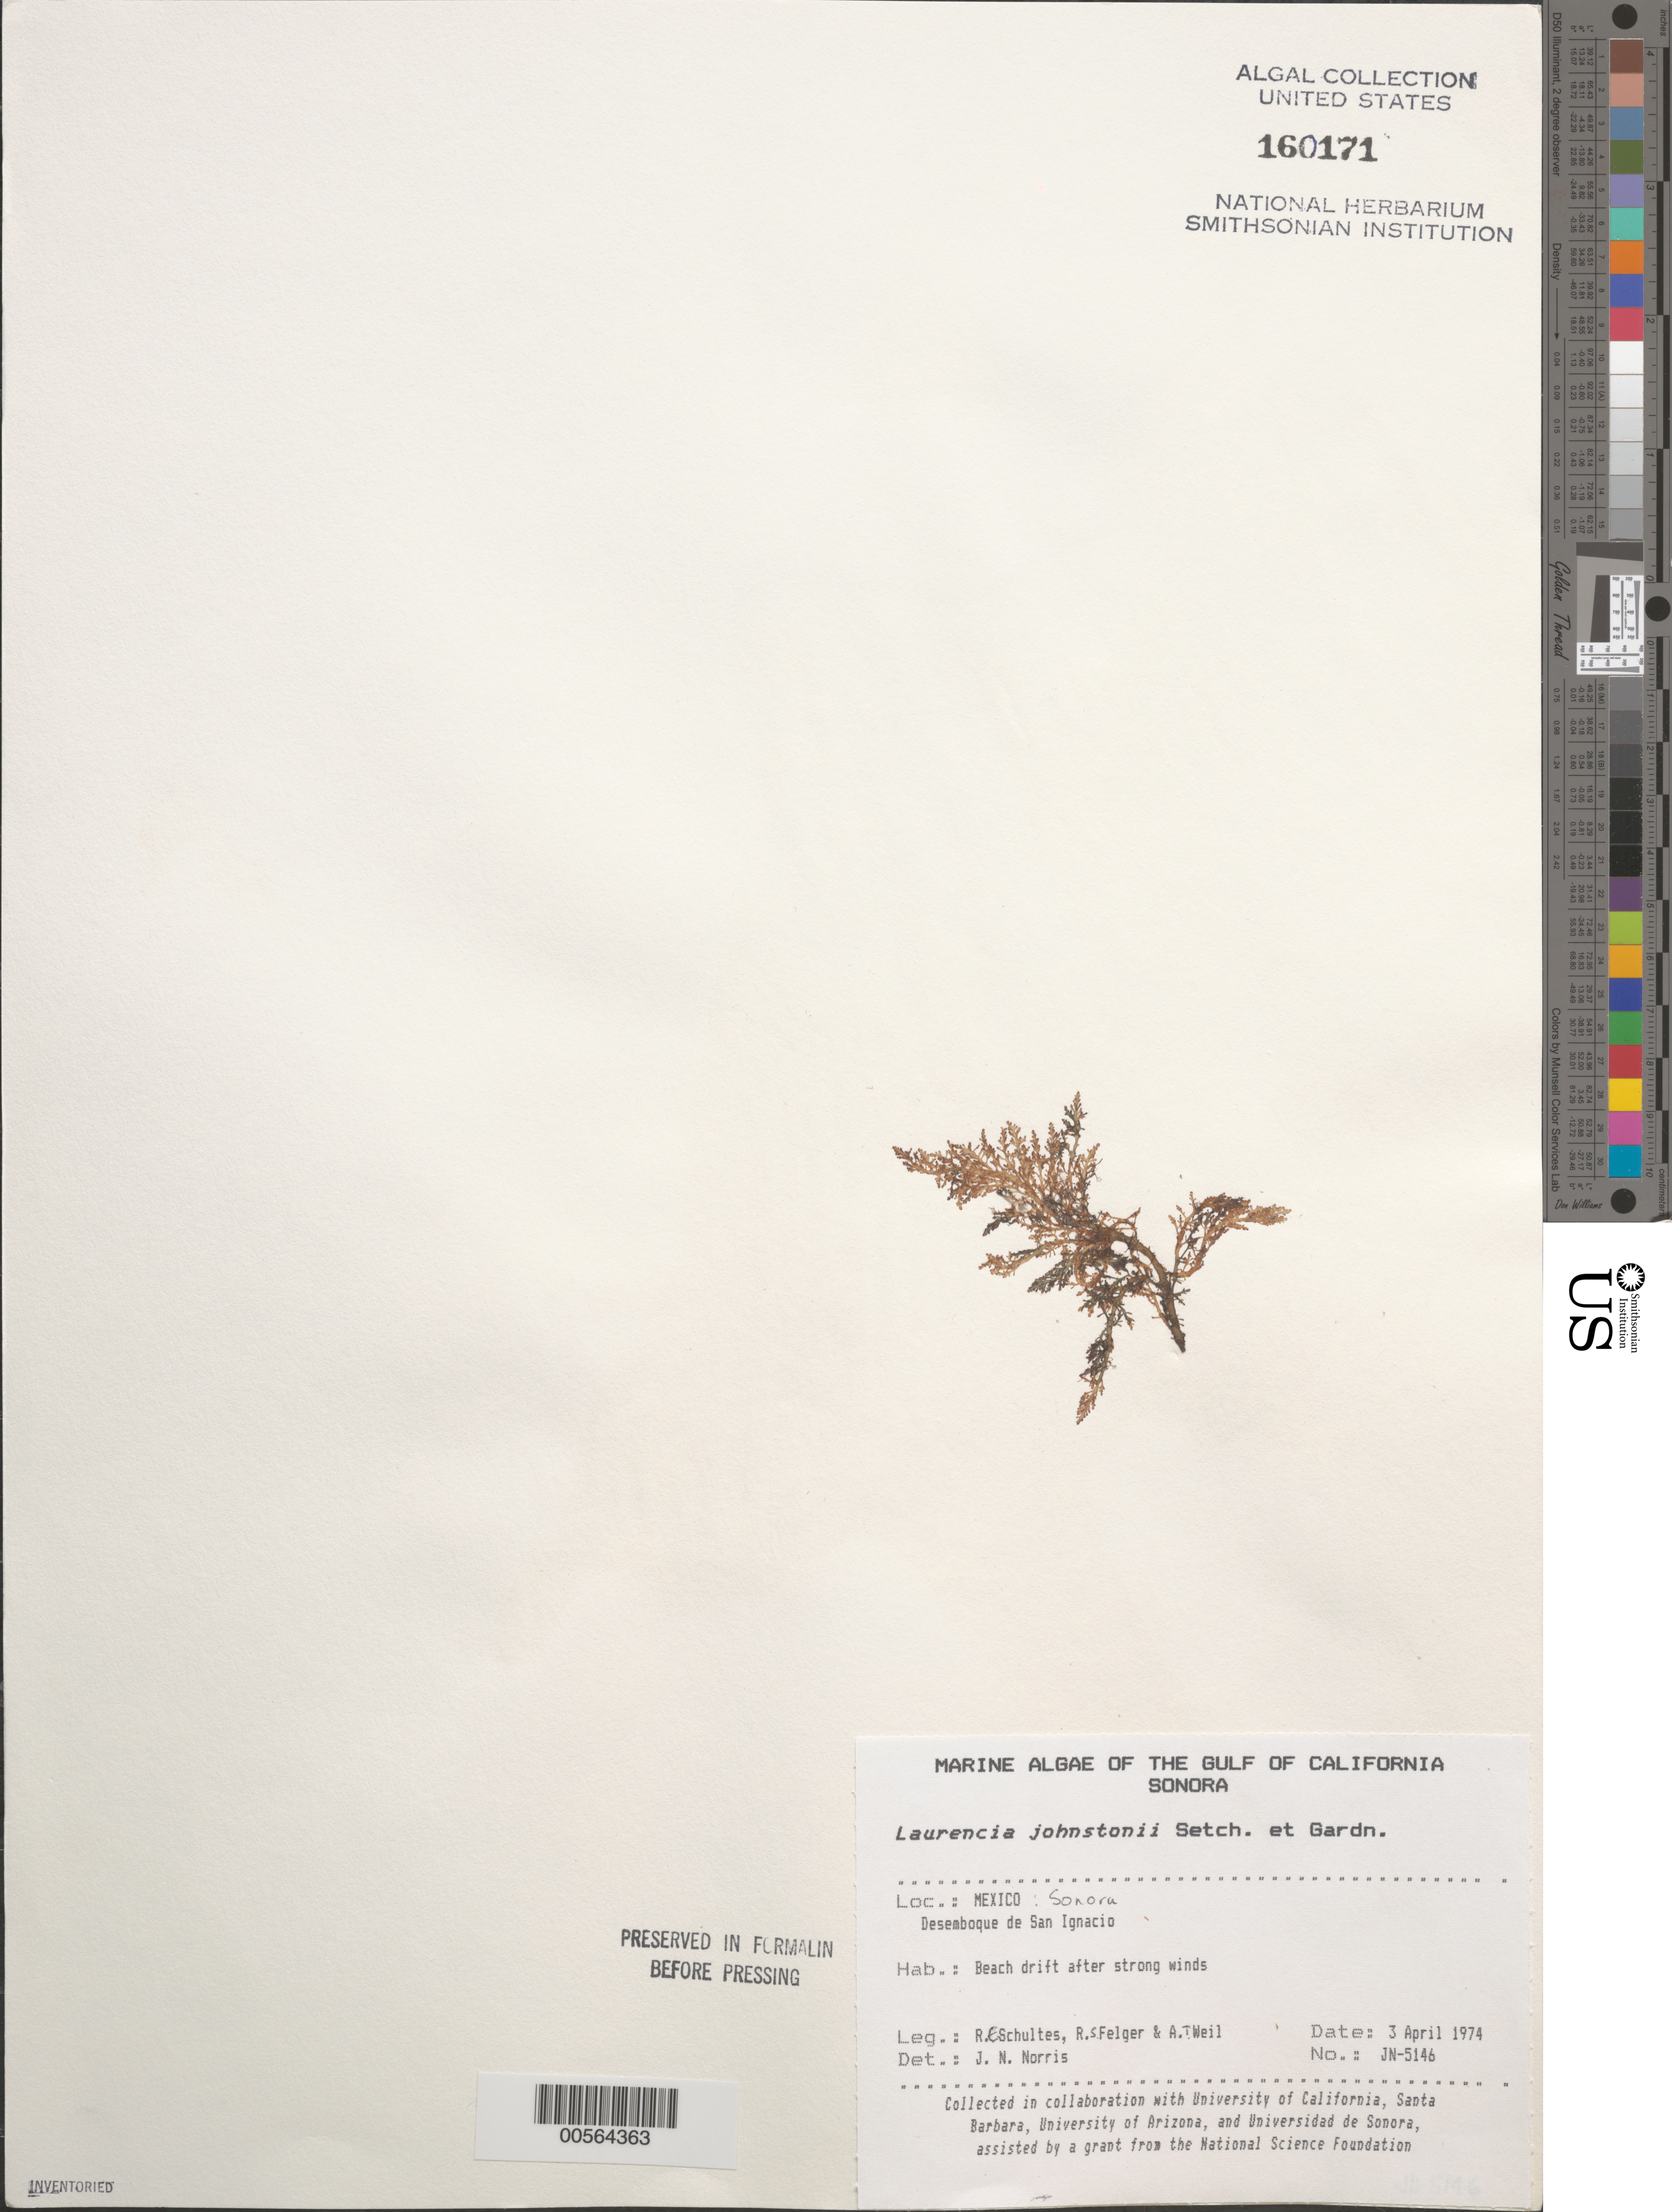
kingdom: Plantae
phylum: Rhodophyta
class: Florideophyceae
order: Ceramiales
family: Rhodomelaceae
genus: Laurencia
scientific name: Laurencia johnstonii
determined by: Norris, James N.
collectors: R. E. Schultes, R. S. Felger & A. T. Weil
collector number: JN-5146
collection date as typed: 03 Apr 1974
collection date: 1974-04-03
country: Mexico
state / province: Sonora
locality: Desemboque de San Ignacio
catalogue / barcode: US 160171